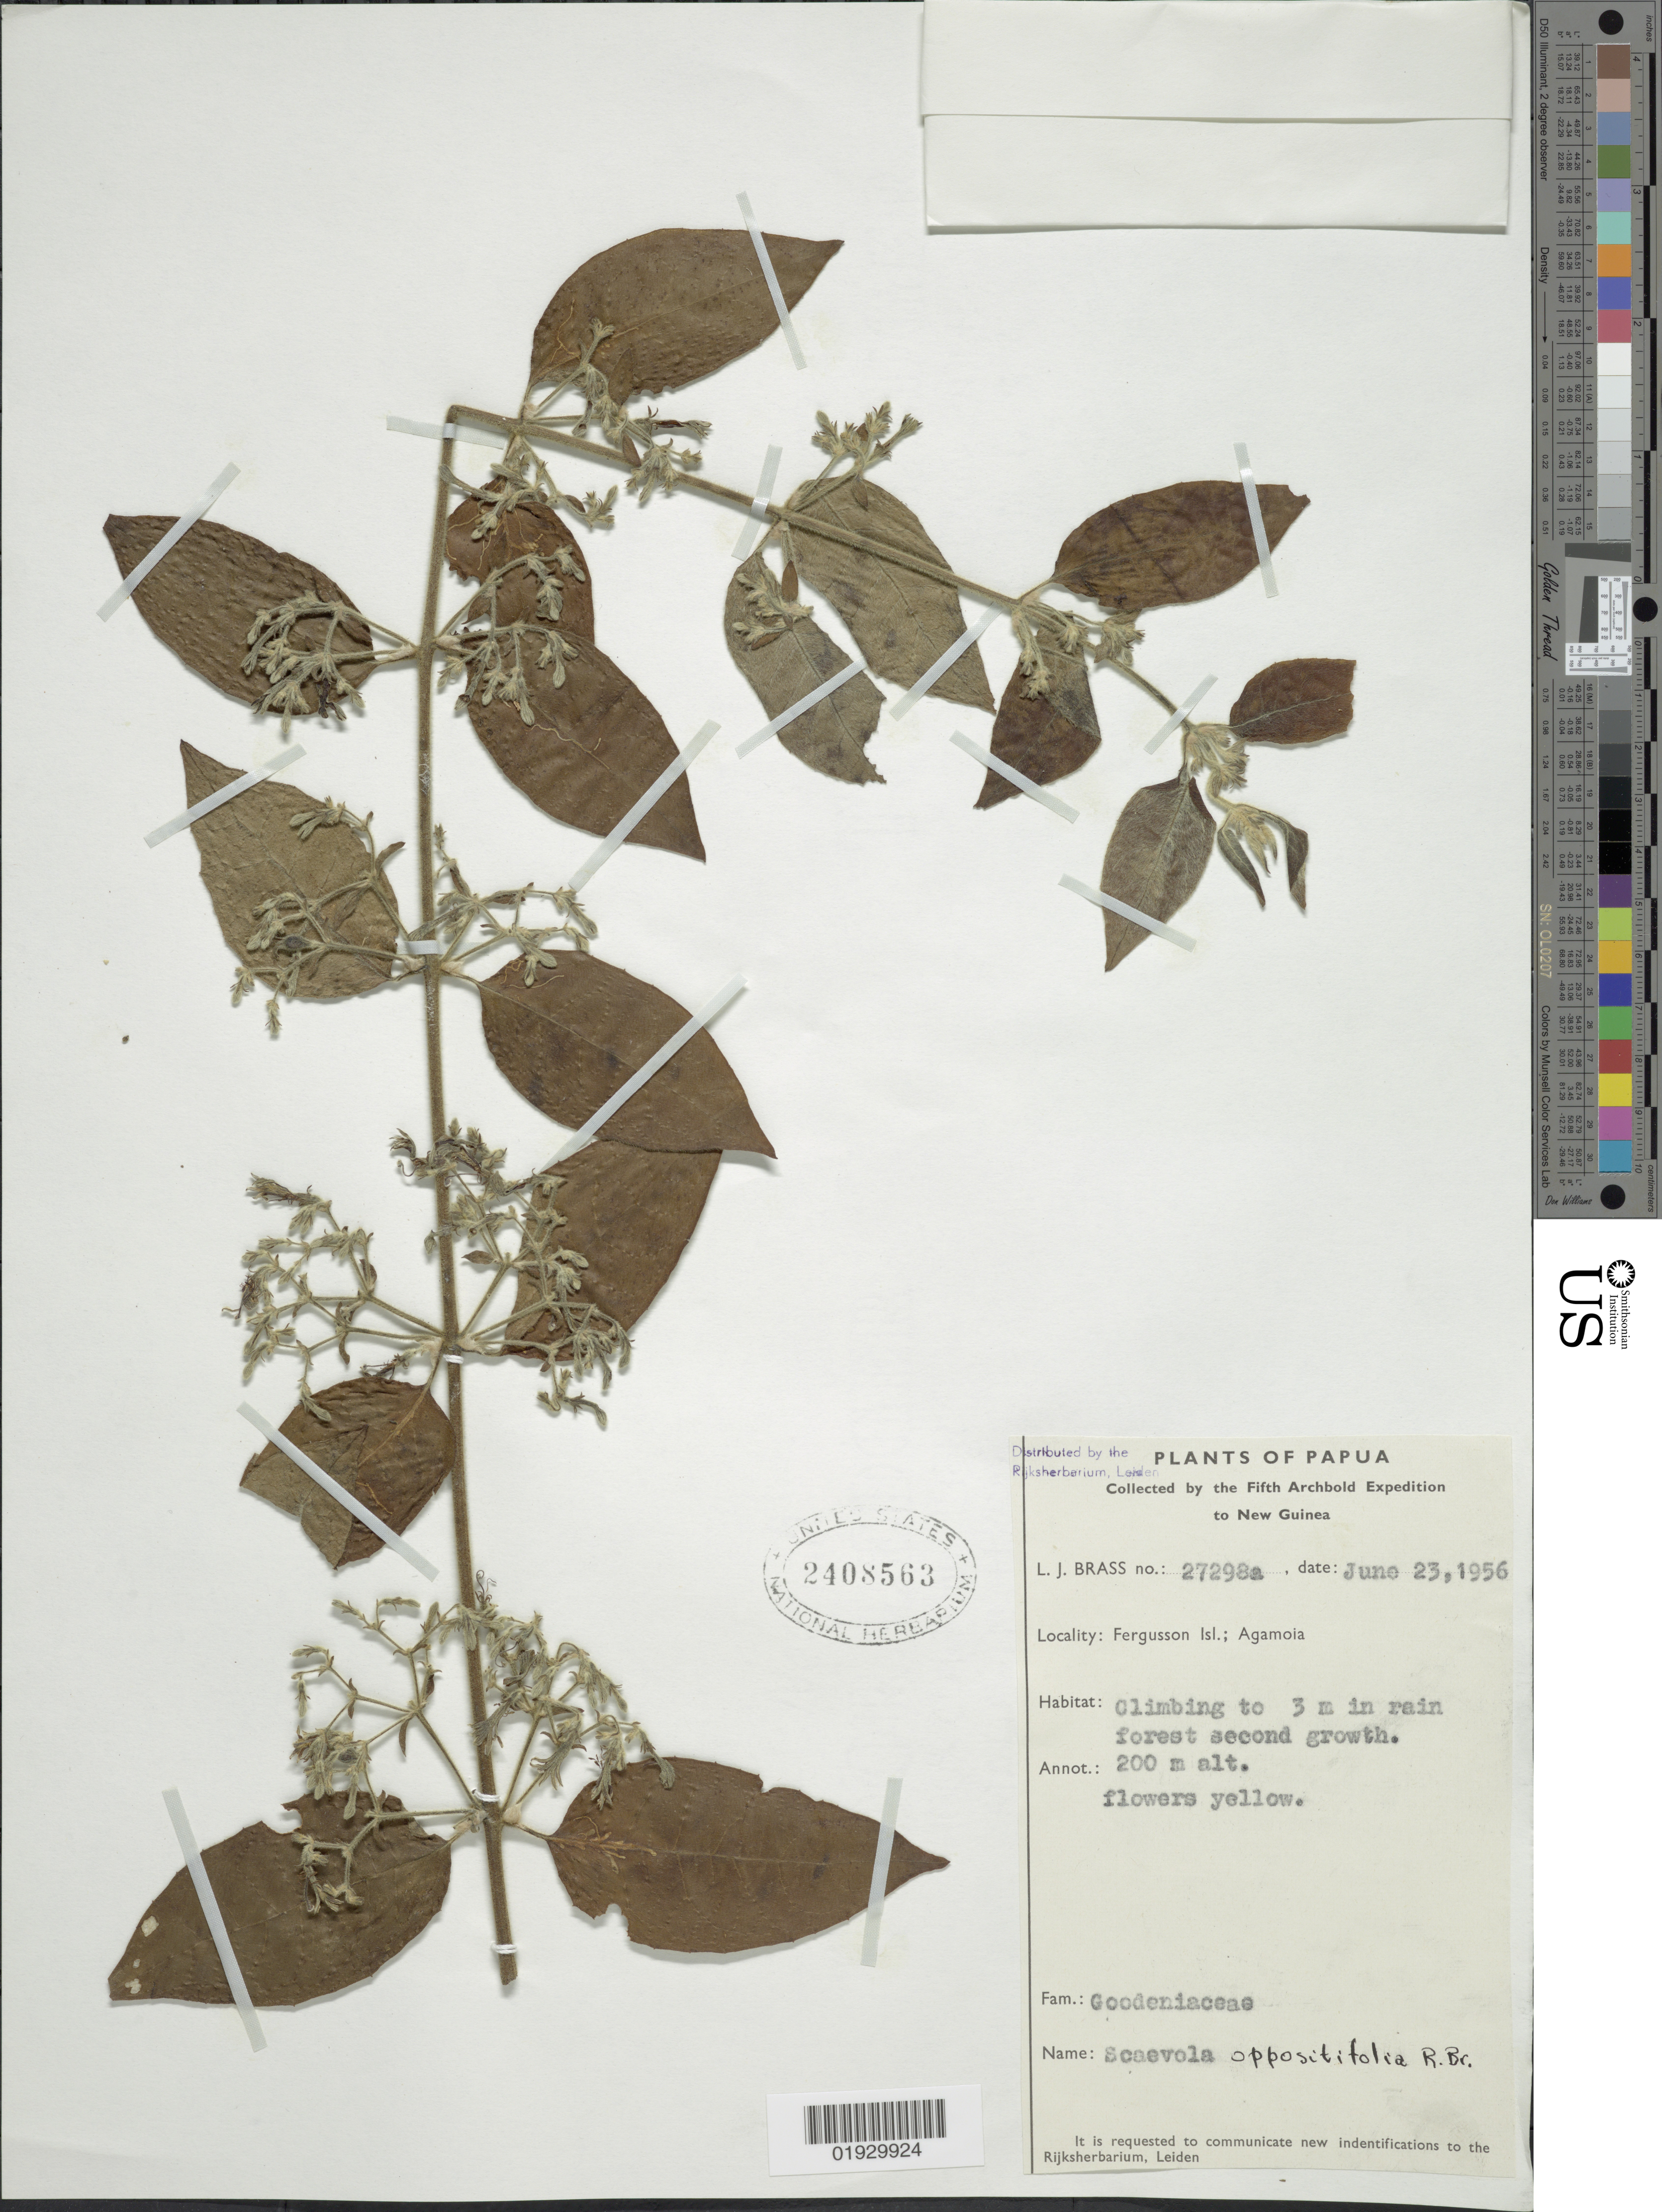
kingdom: Plantae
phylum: Tracheophyta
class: Magnoliopsida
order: Asterales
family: Goodeniaceae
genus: Scaevola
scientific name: Scaevola oppositifolia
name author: Roxb.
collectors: L. J. Brass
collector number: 27298a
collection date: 1956-06-23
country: Papua New Guinea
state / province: Milne Bay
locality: Fergusson Isl.; Agamoia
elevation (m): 200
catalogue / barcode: US 2408563